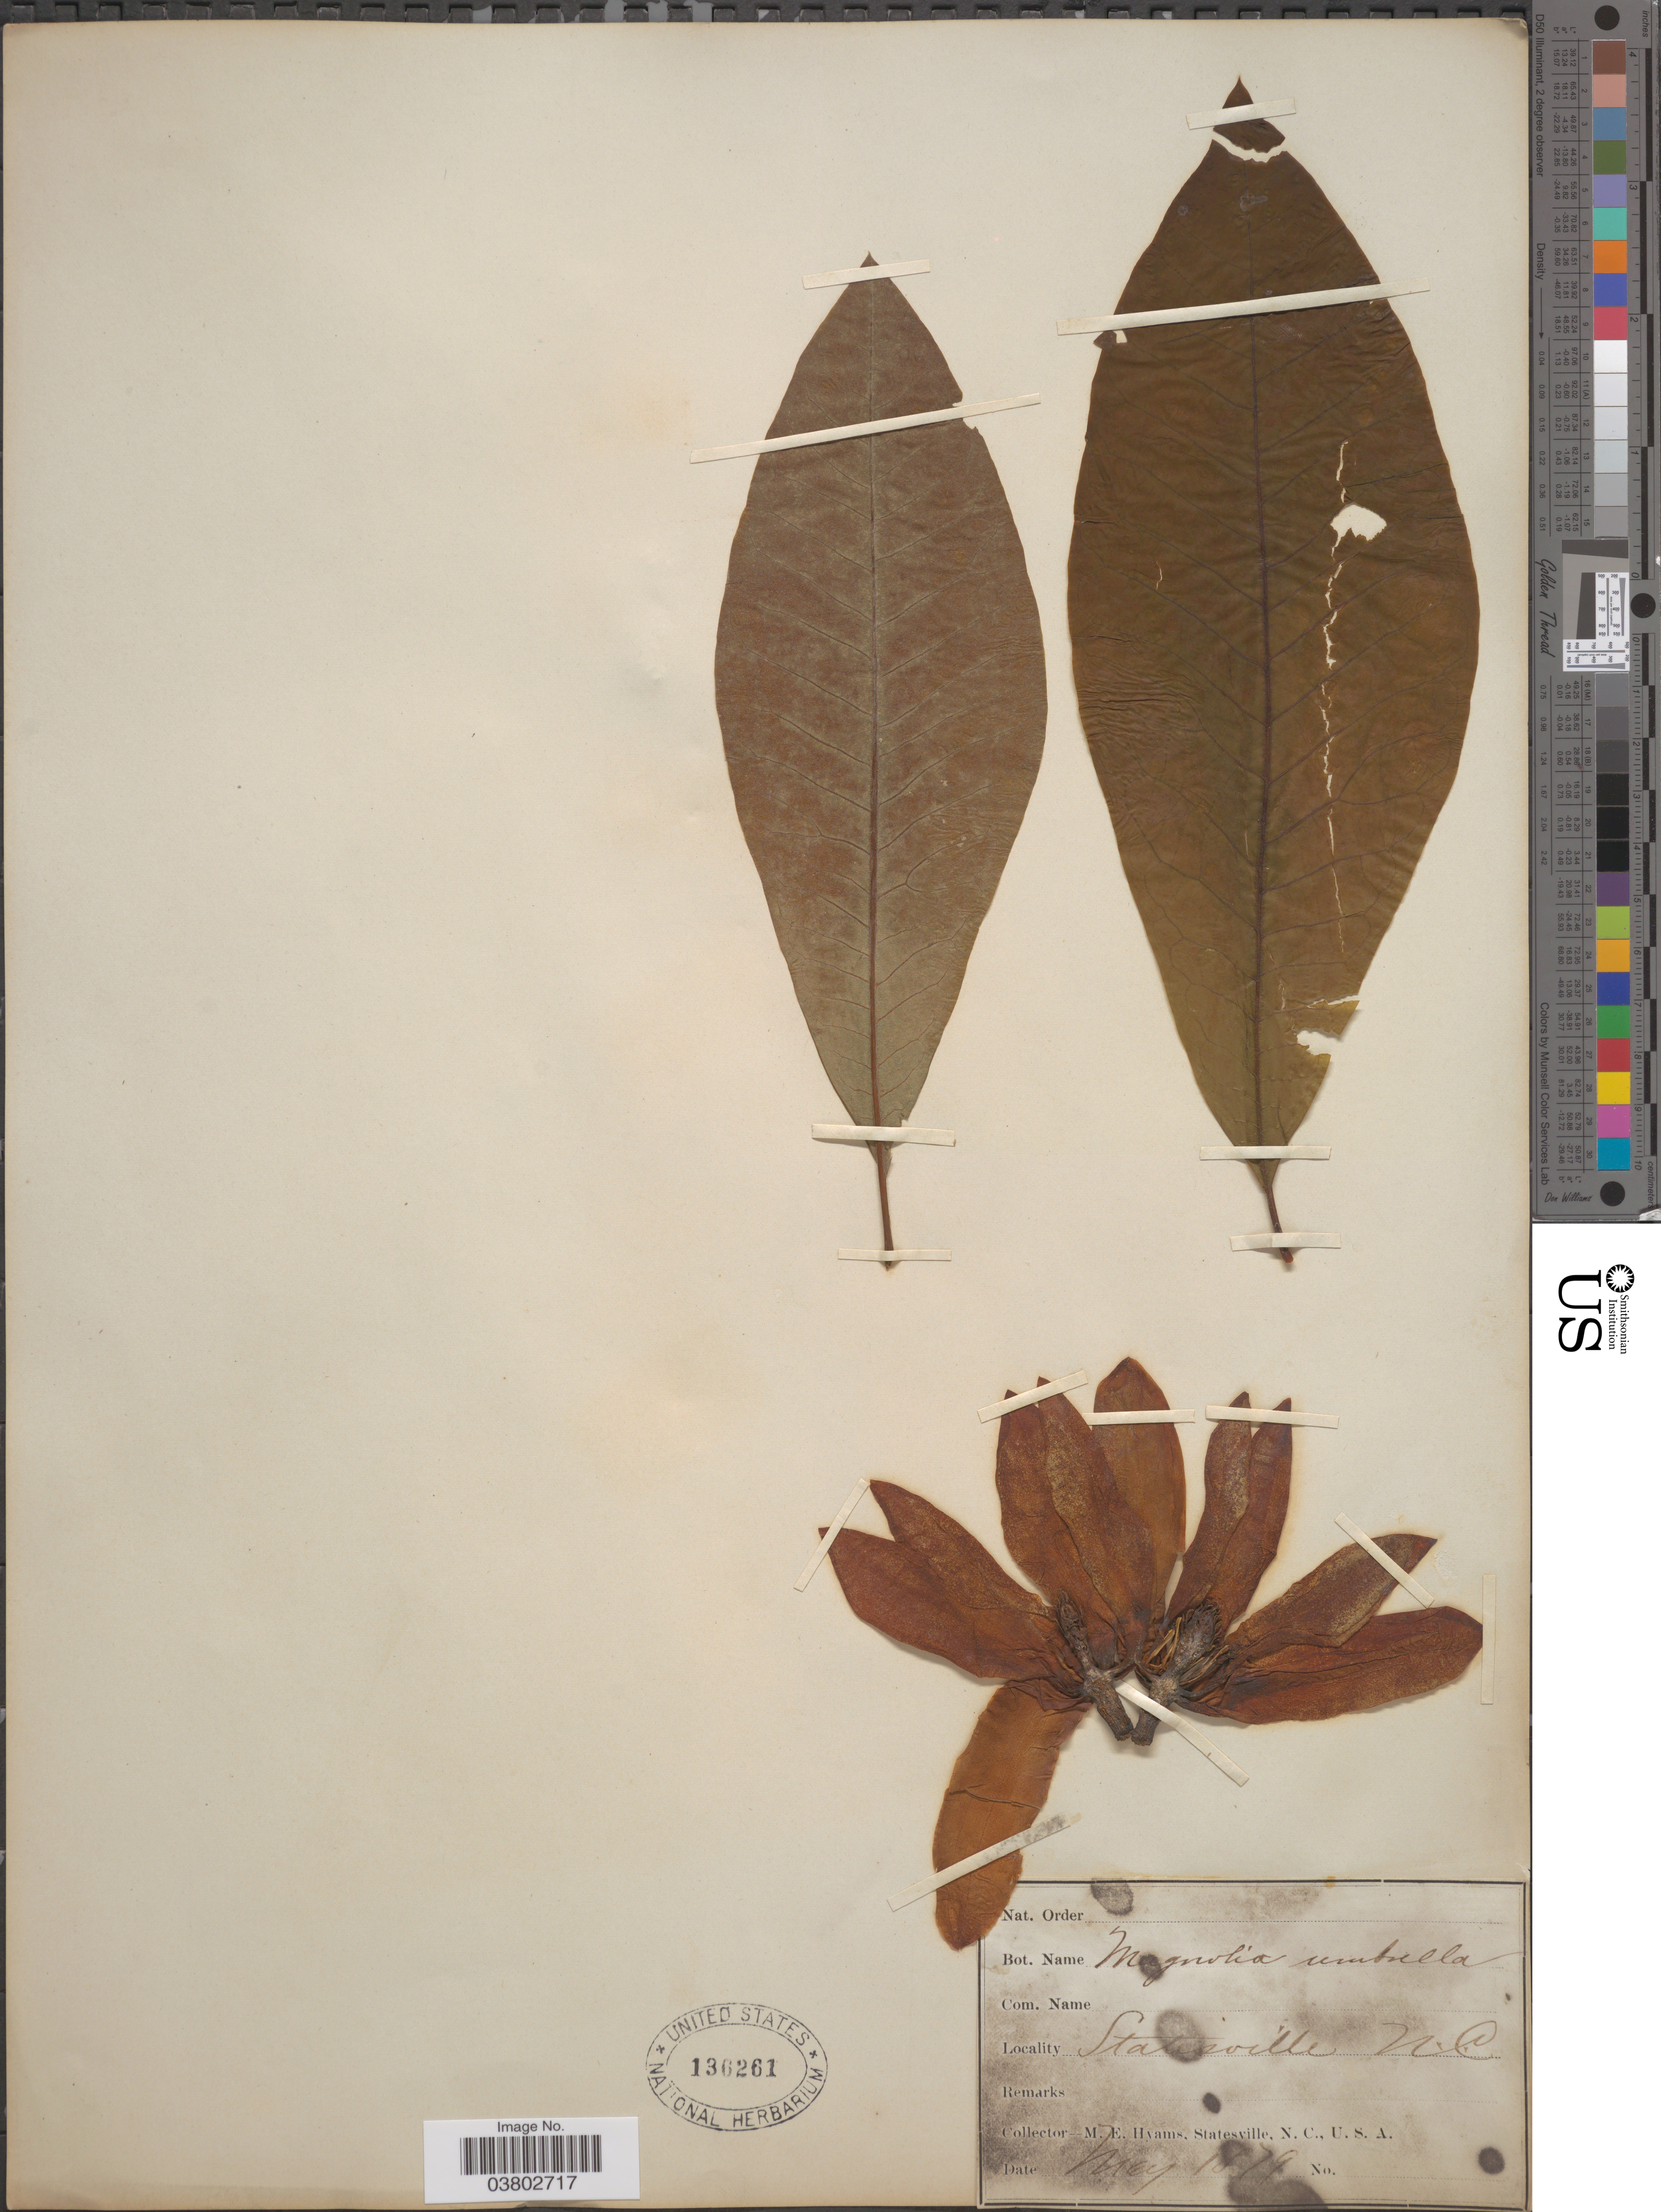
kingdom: Plantae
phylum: Tracheophyta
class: Magnoliopsida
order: Magnoliales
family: Magnoliaceae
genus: Magnolia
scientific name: Magnolia tripetala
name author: L.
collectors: M. E. Hyams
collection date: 1879-05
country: United States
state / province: North Carolina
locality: Statesville.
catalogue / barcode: US 136261